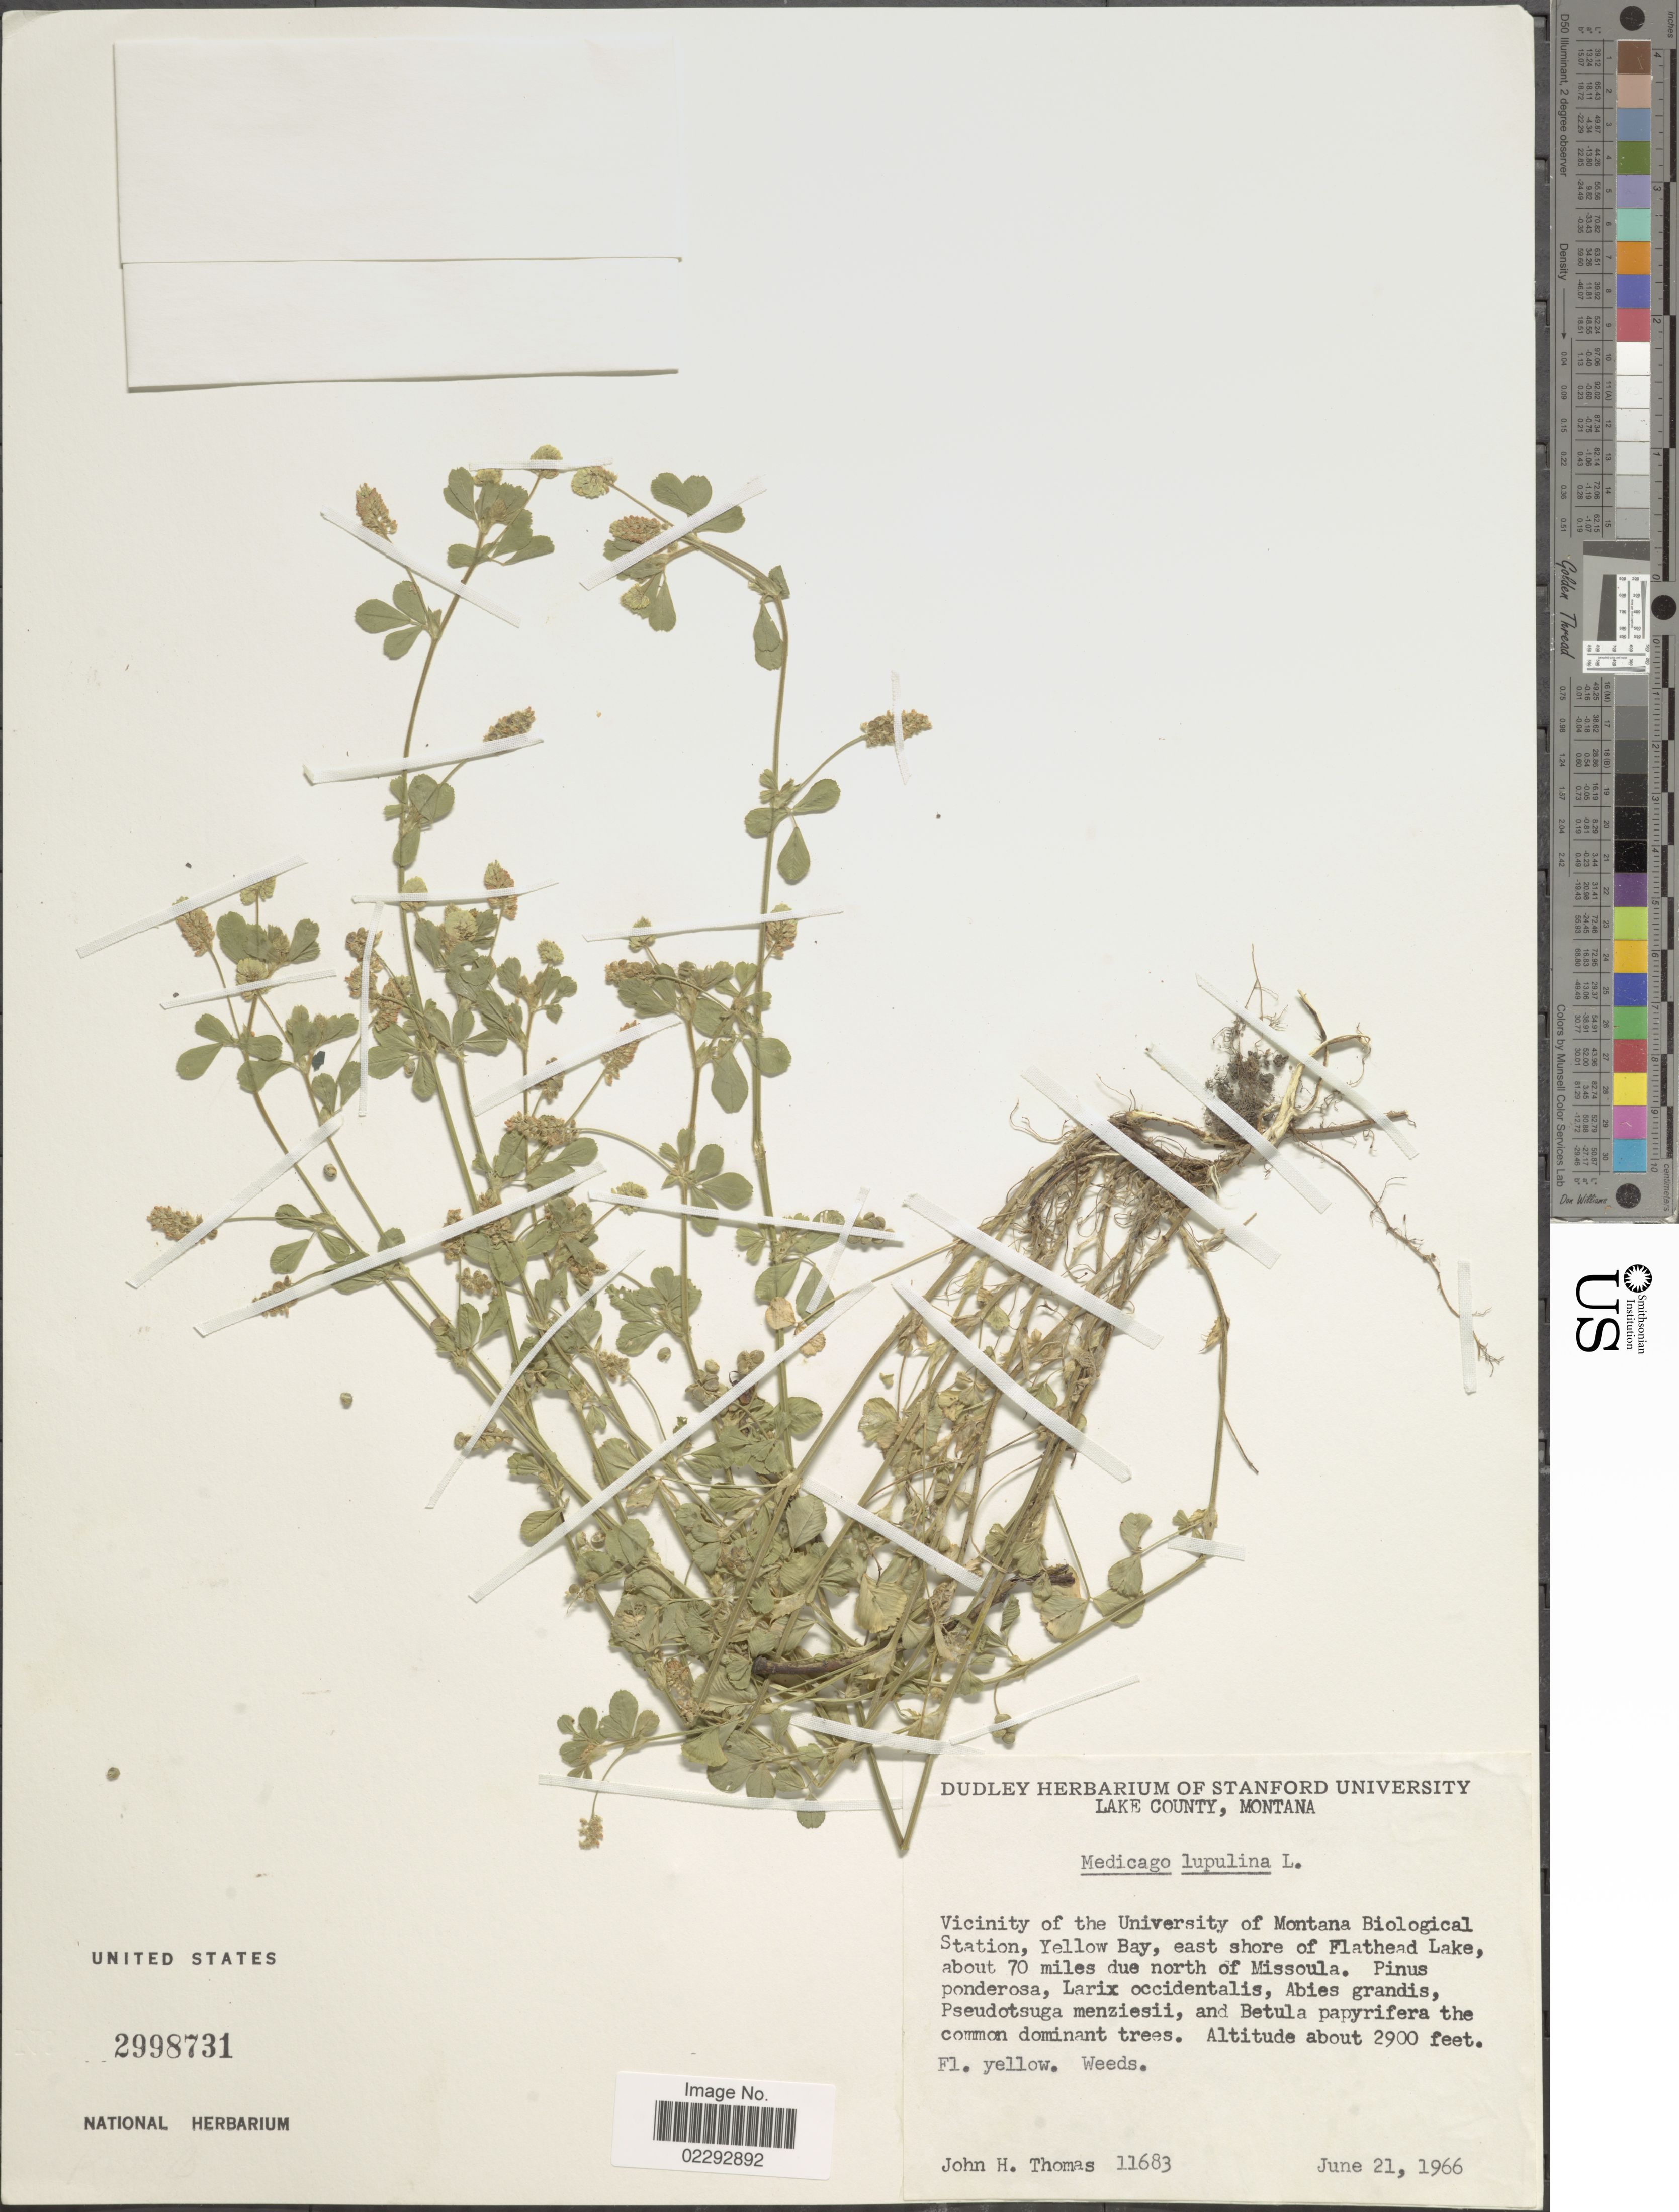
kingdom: Plantae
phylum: Tracheophyta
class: Magnoliopsida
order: Fabales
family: Fabaceae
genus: Medicago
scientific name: Medicago lupulina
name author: L.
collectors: J. H. Thomas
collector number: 11683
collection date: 1966-06-21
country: United States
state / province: Montana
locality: Lake County, Montana, Vicinity of the University of Montana Biological Station, Yellow Bay, east shore of Flathead Lake about 70 miles due north of Missoula.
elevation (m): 884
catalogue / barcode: US 2998731